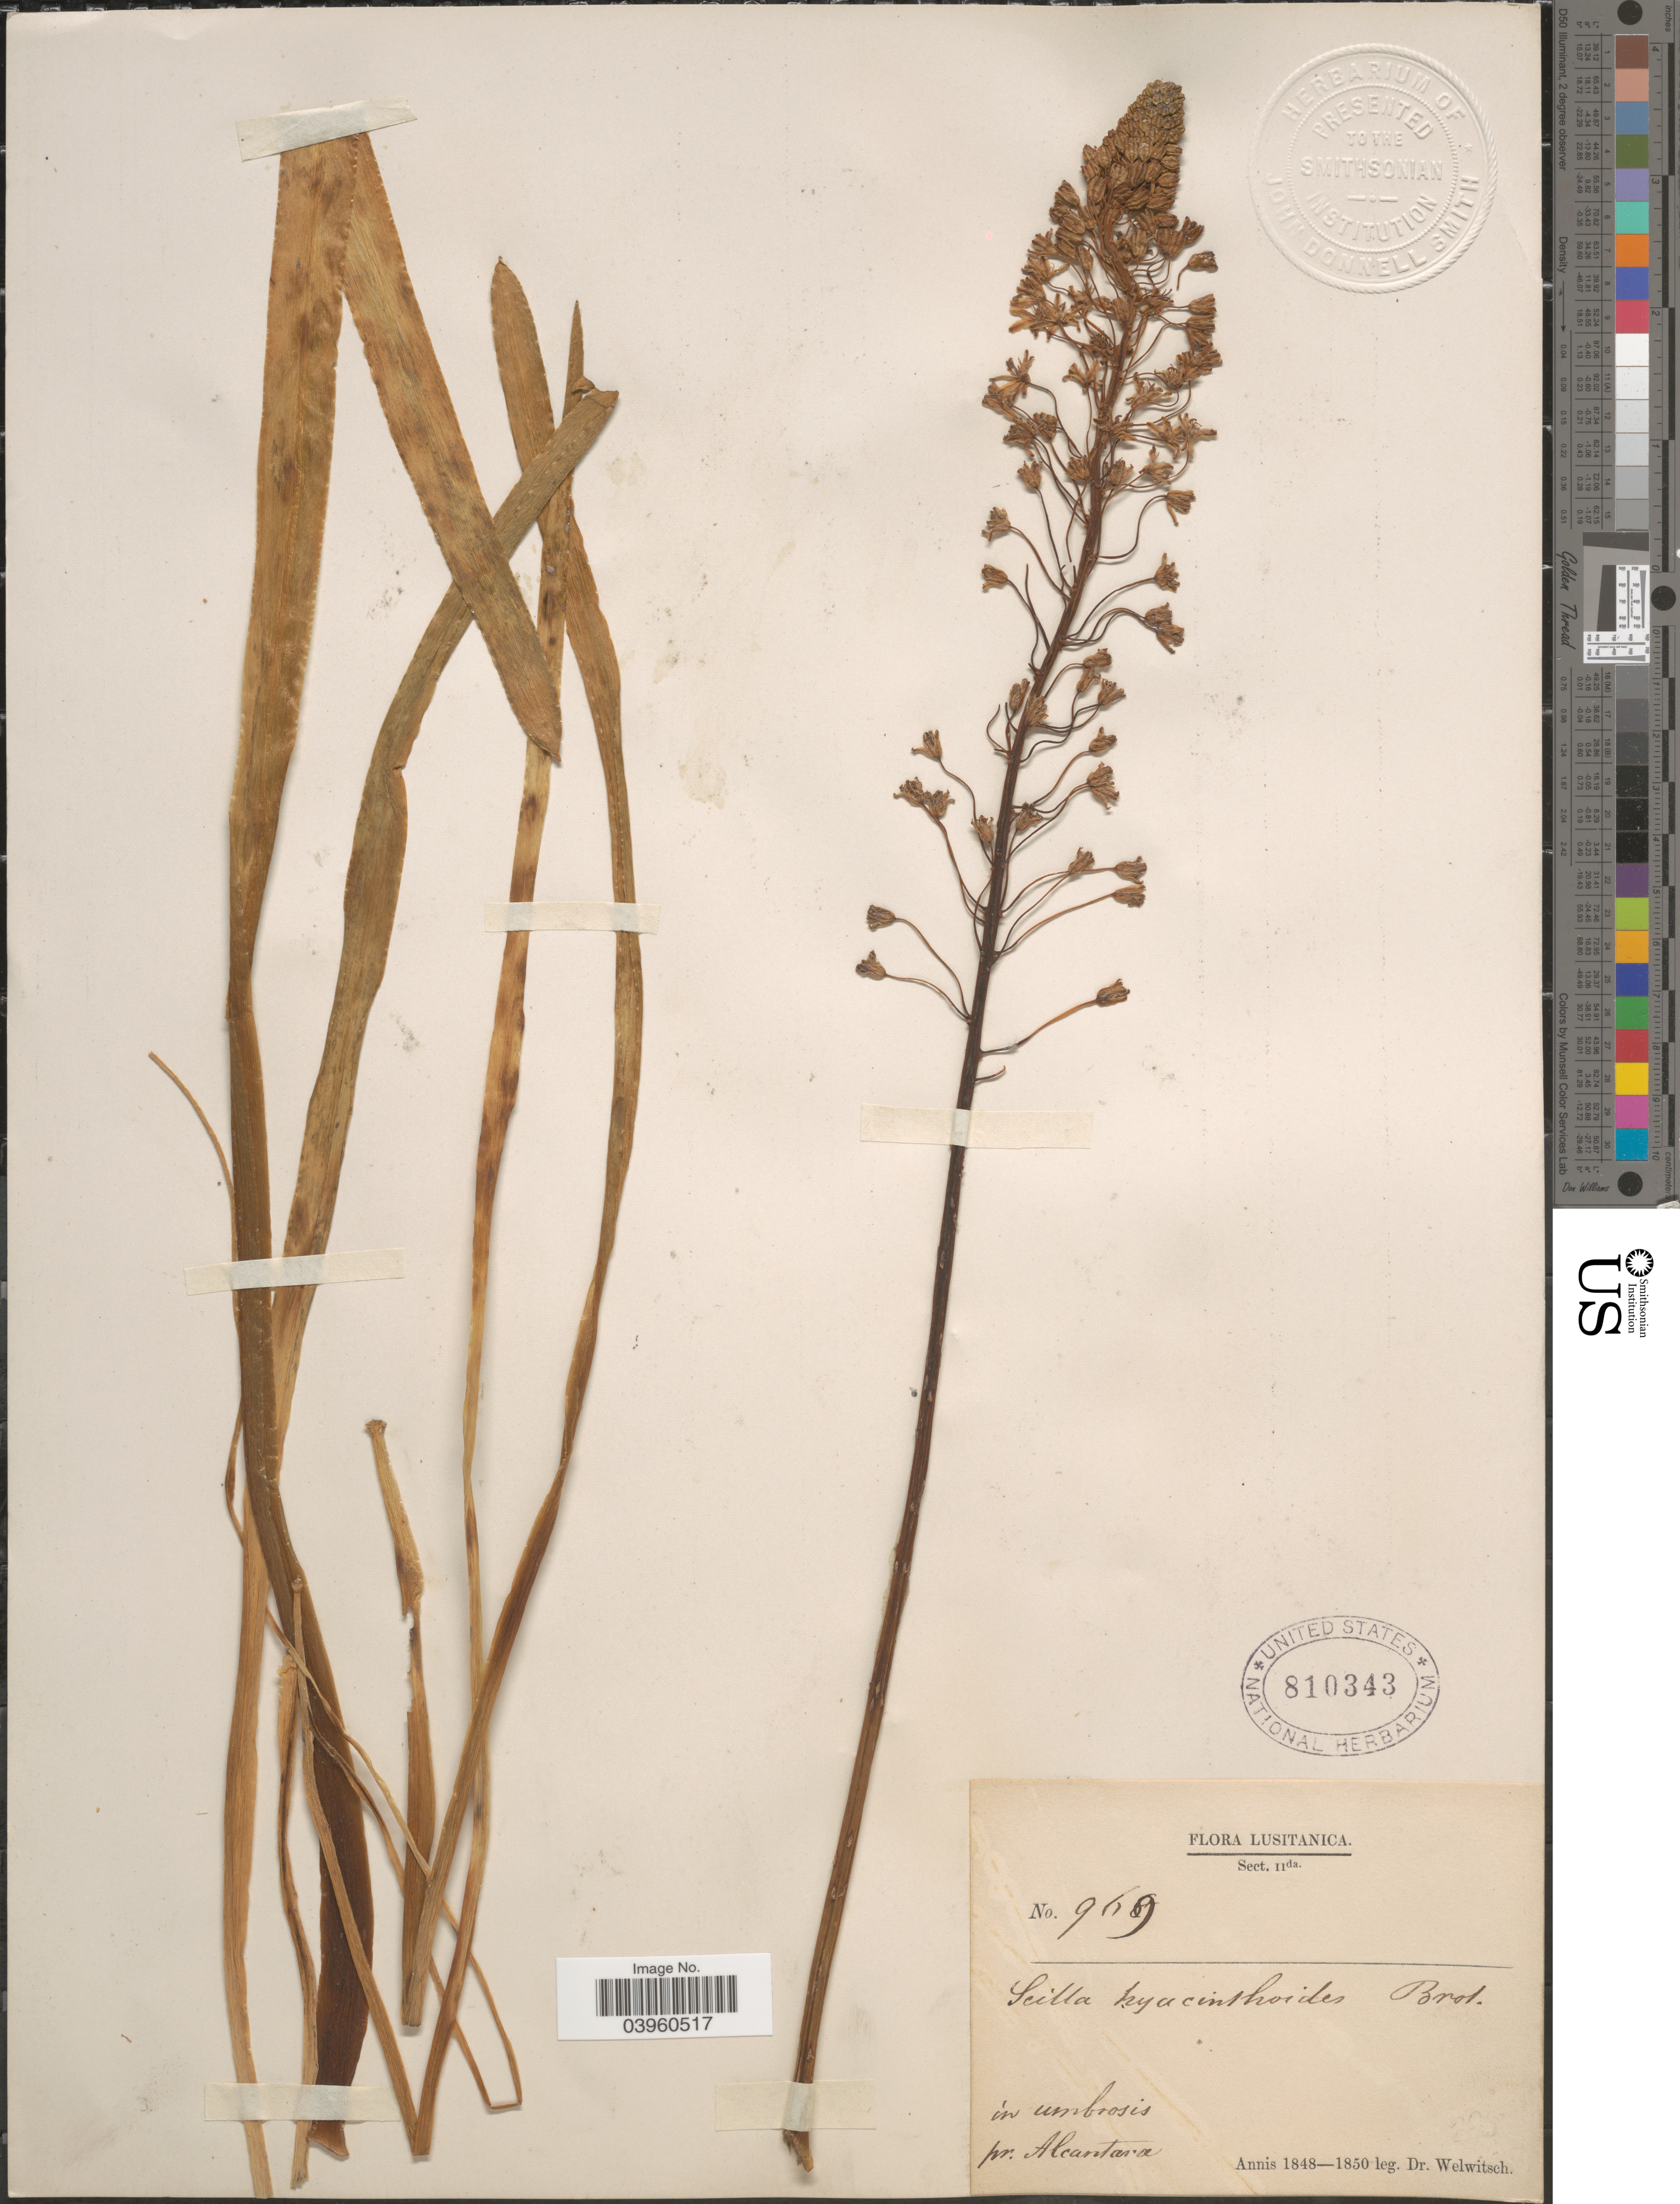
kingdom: Plantae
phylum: Tracheophyta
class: Liliopsida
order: Asparagales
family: Asparagaceae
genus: Scilla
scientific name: Scilla hyacinthoides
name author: L.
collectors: -. Welwitsch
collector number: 969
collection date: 1848/1850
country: Portugal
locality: Lusitanica. Sect. IIda. In umbrosis pr. Alcantara.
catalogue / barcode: US 810343